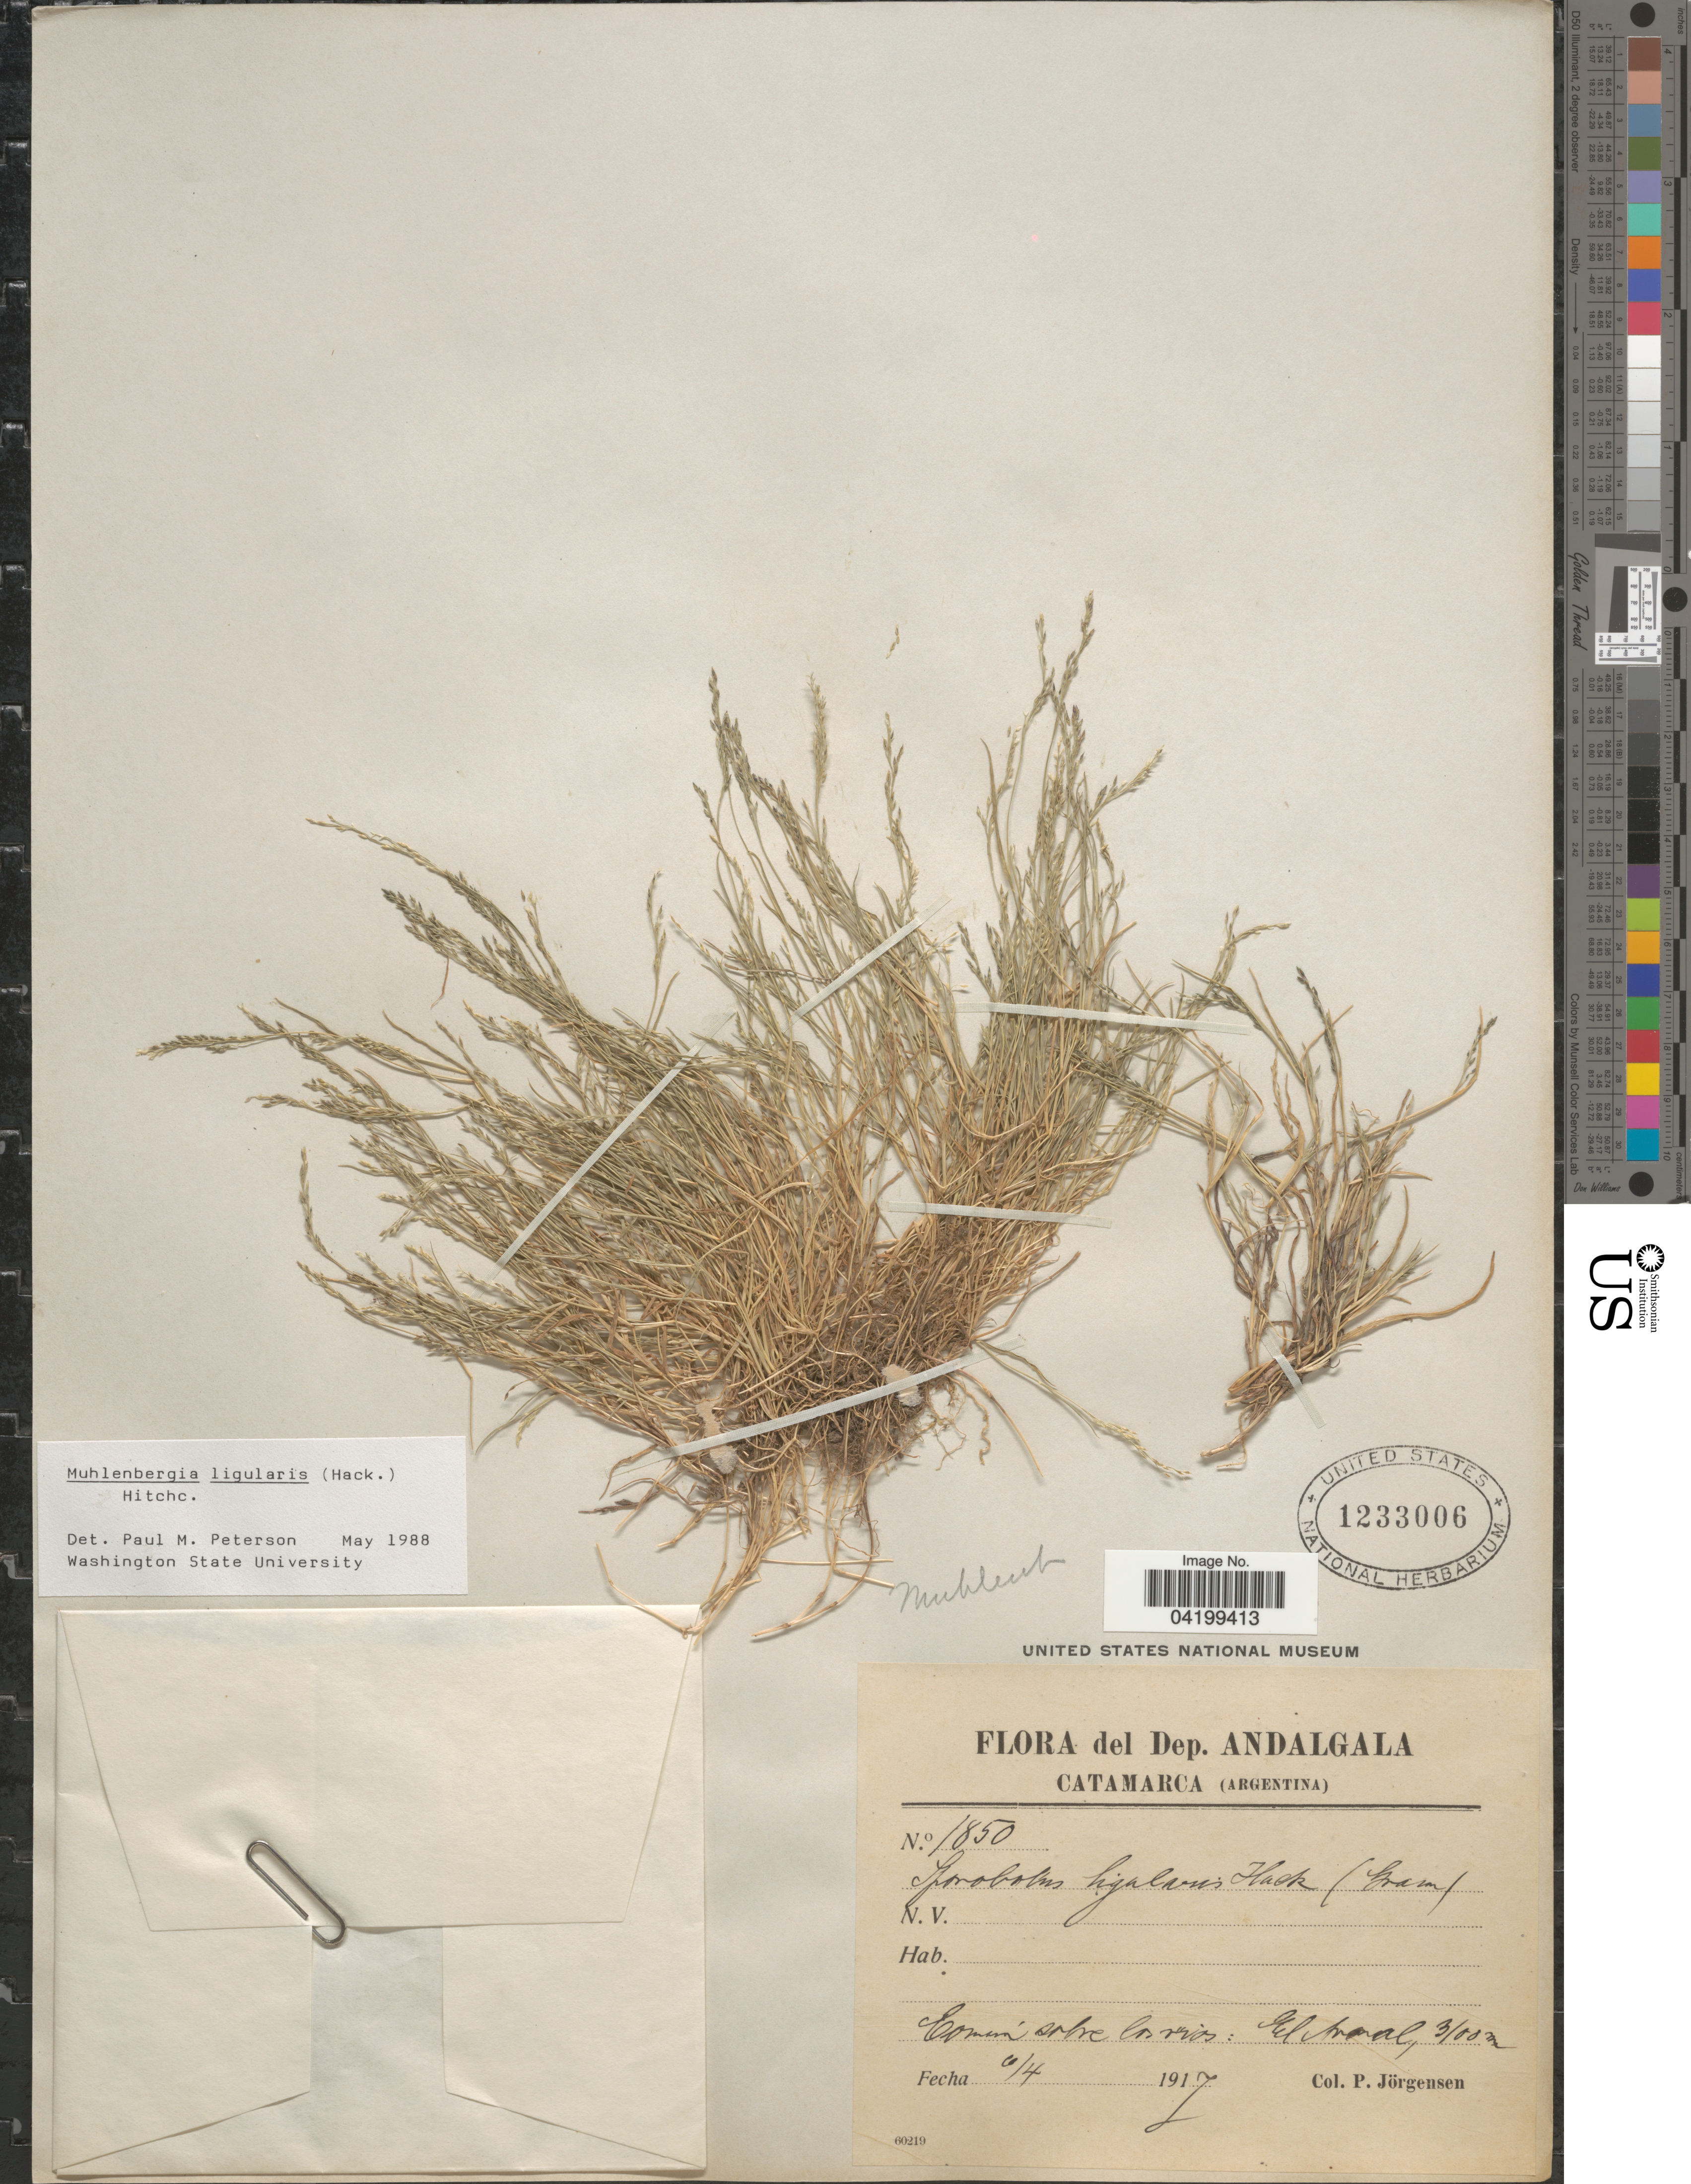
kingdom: Plantae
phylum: Tracheophyta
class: Liliopsida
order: Poales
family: Poaceae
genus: Muhlenbergia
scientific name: Muhlenbergia ligularis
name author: (Hack.) Hitchc.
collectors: P. Jörgensen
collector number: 1850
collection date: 1917-04-06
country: Argentina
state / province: Catamarca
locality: Dep. Andalgala. Comun sobre los rios: El Arenal.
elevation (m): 3100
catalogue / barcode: US 1233006